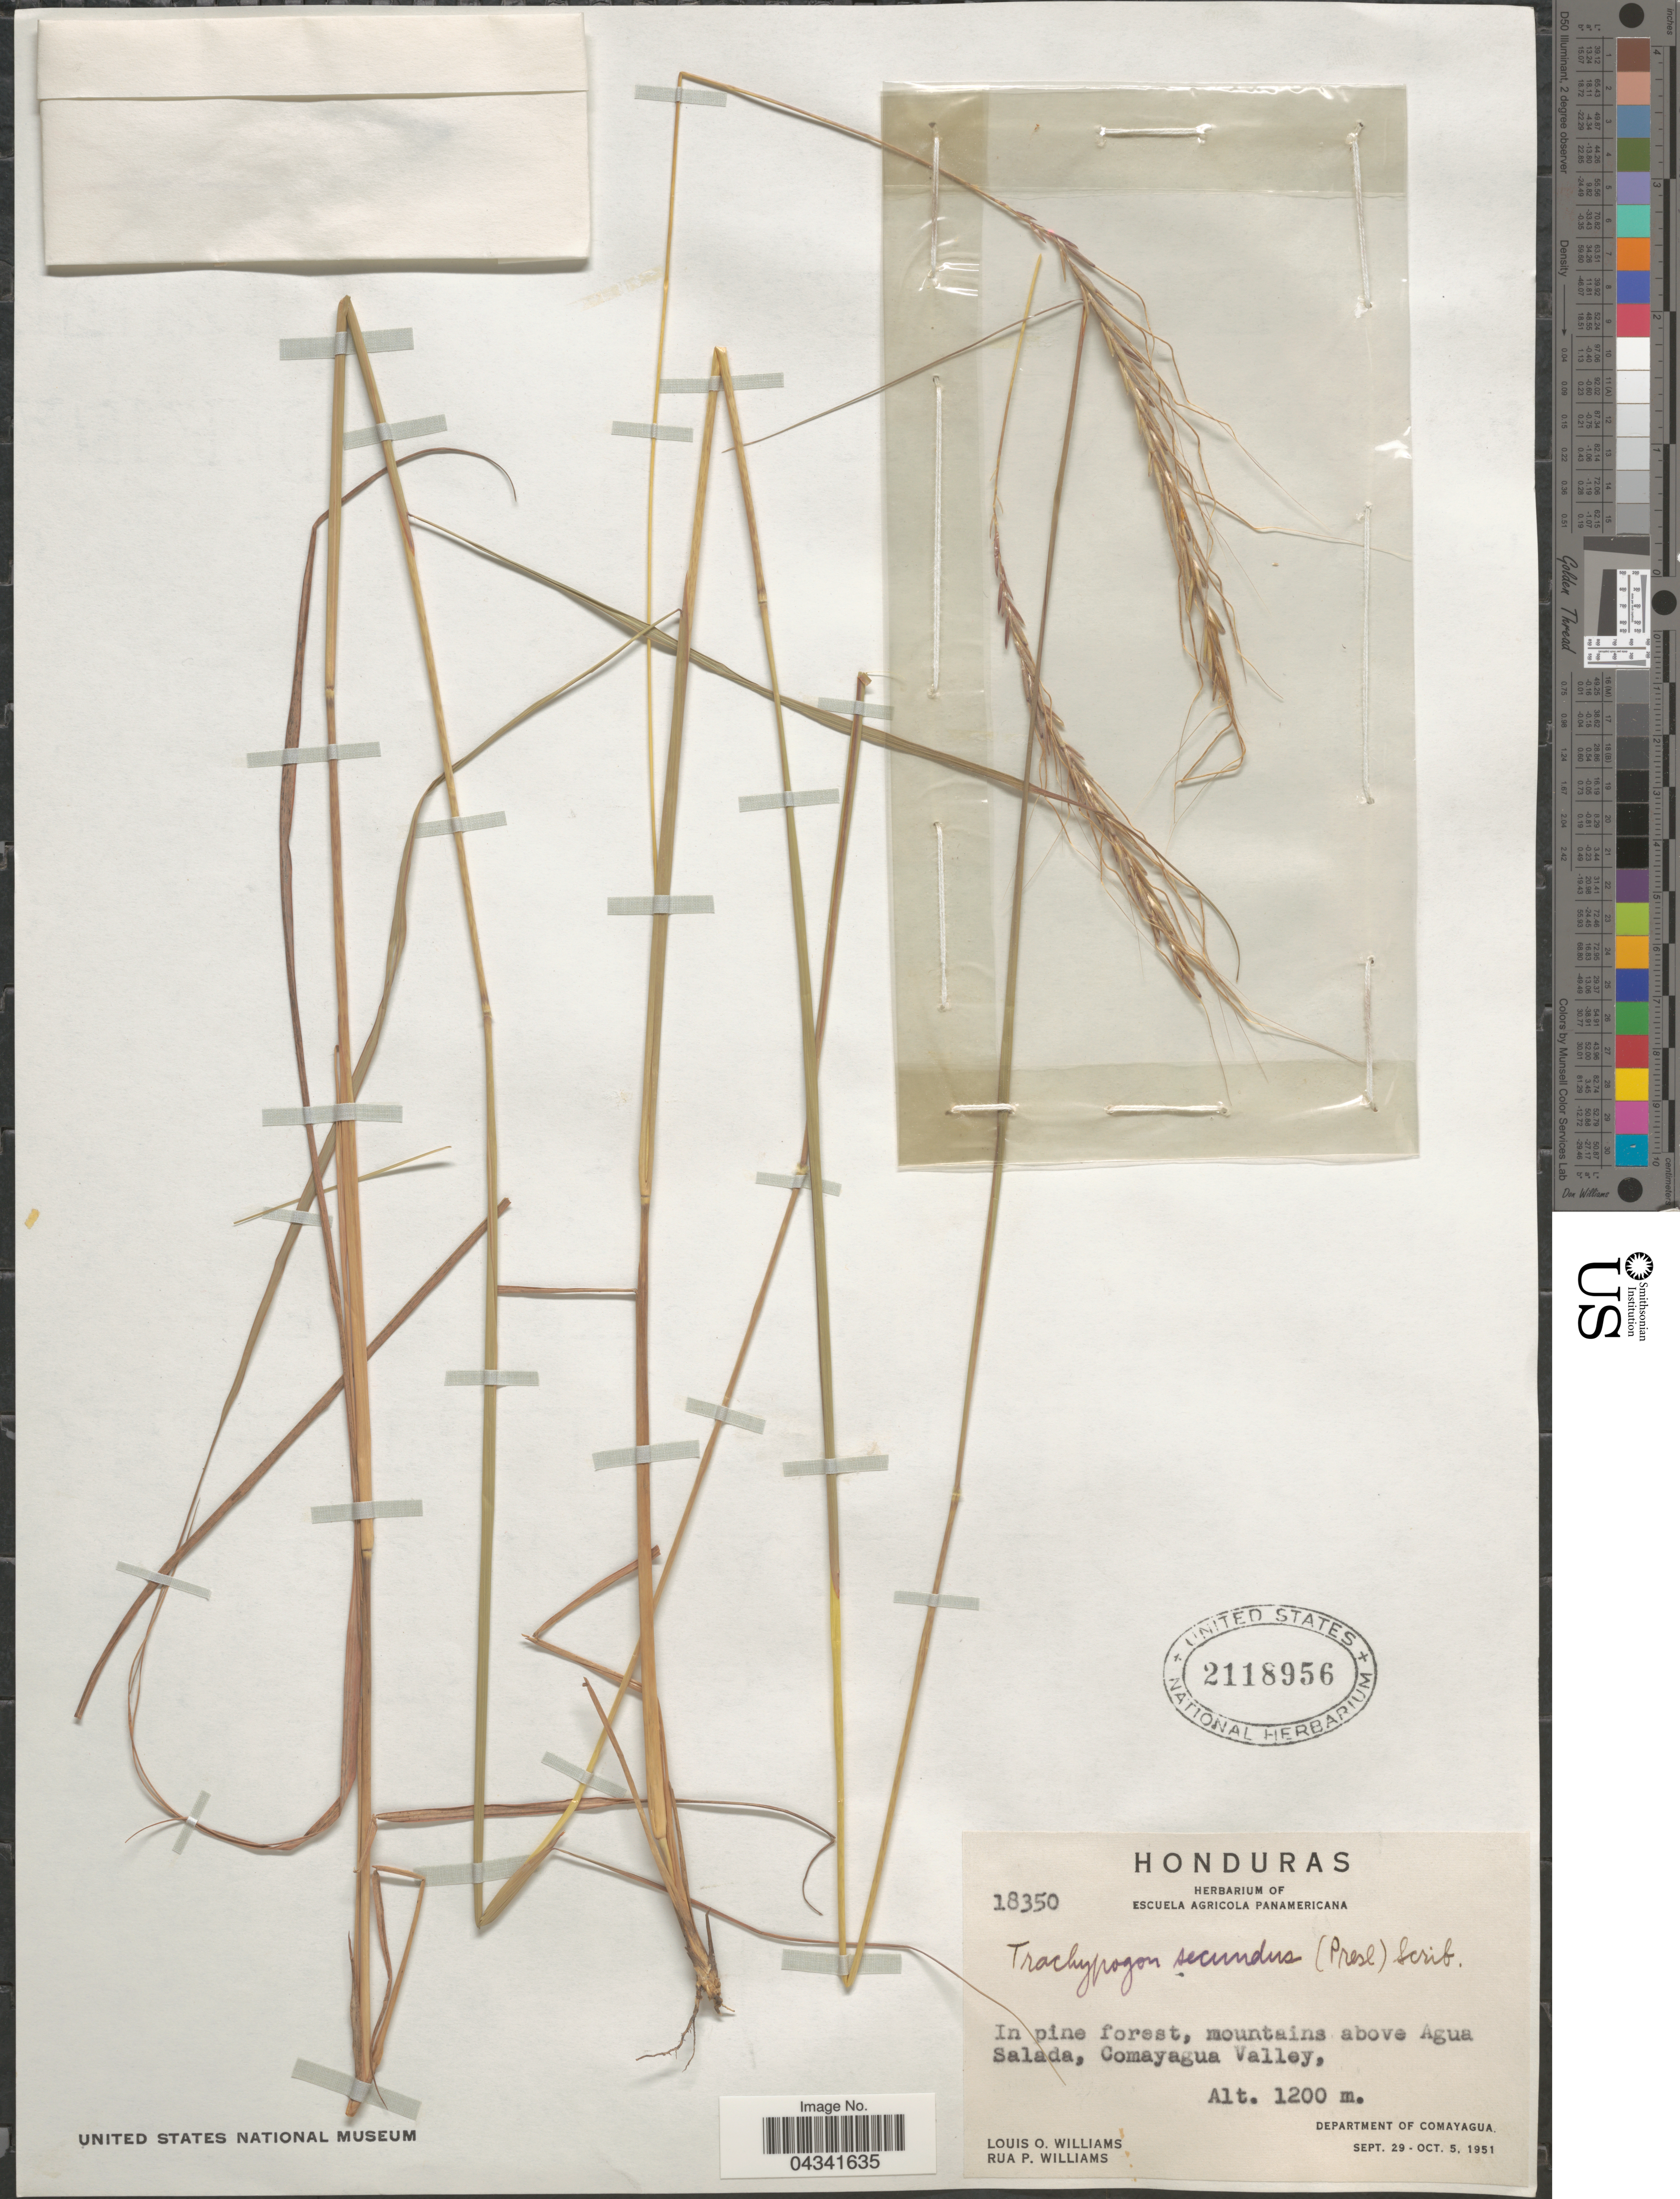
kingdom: Plantae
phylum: Tracheophyta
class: Liliopsida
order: Poales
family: Poaceae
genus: Trachypogon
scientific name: Trachypogon spicatus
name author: (L. f.) Kuntze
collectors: L. O. Williams & R. P. Williams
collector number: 18350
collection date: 1951-09-29/1951-10-05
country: Honduras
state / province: Comayagua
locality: In pine forest, mountains above Agua Salada, Comayagua Valley. Department Of Comayagua.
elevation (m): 1200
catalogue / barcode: US 2118956